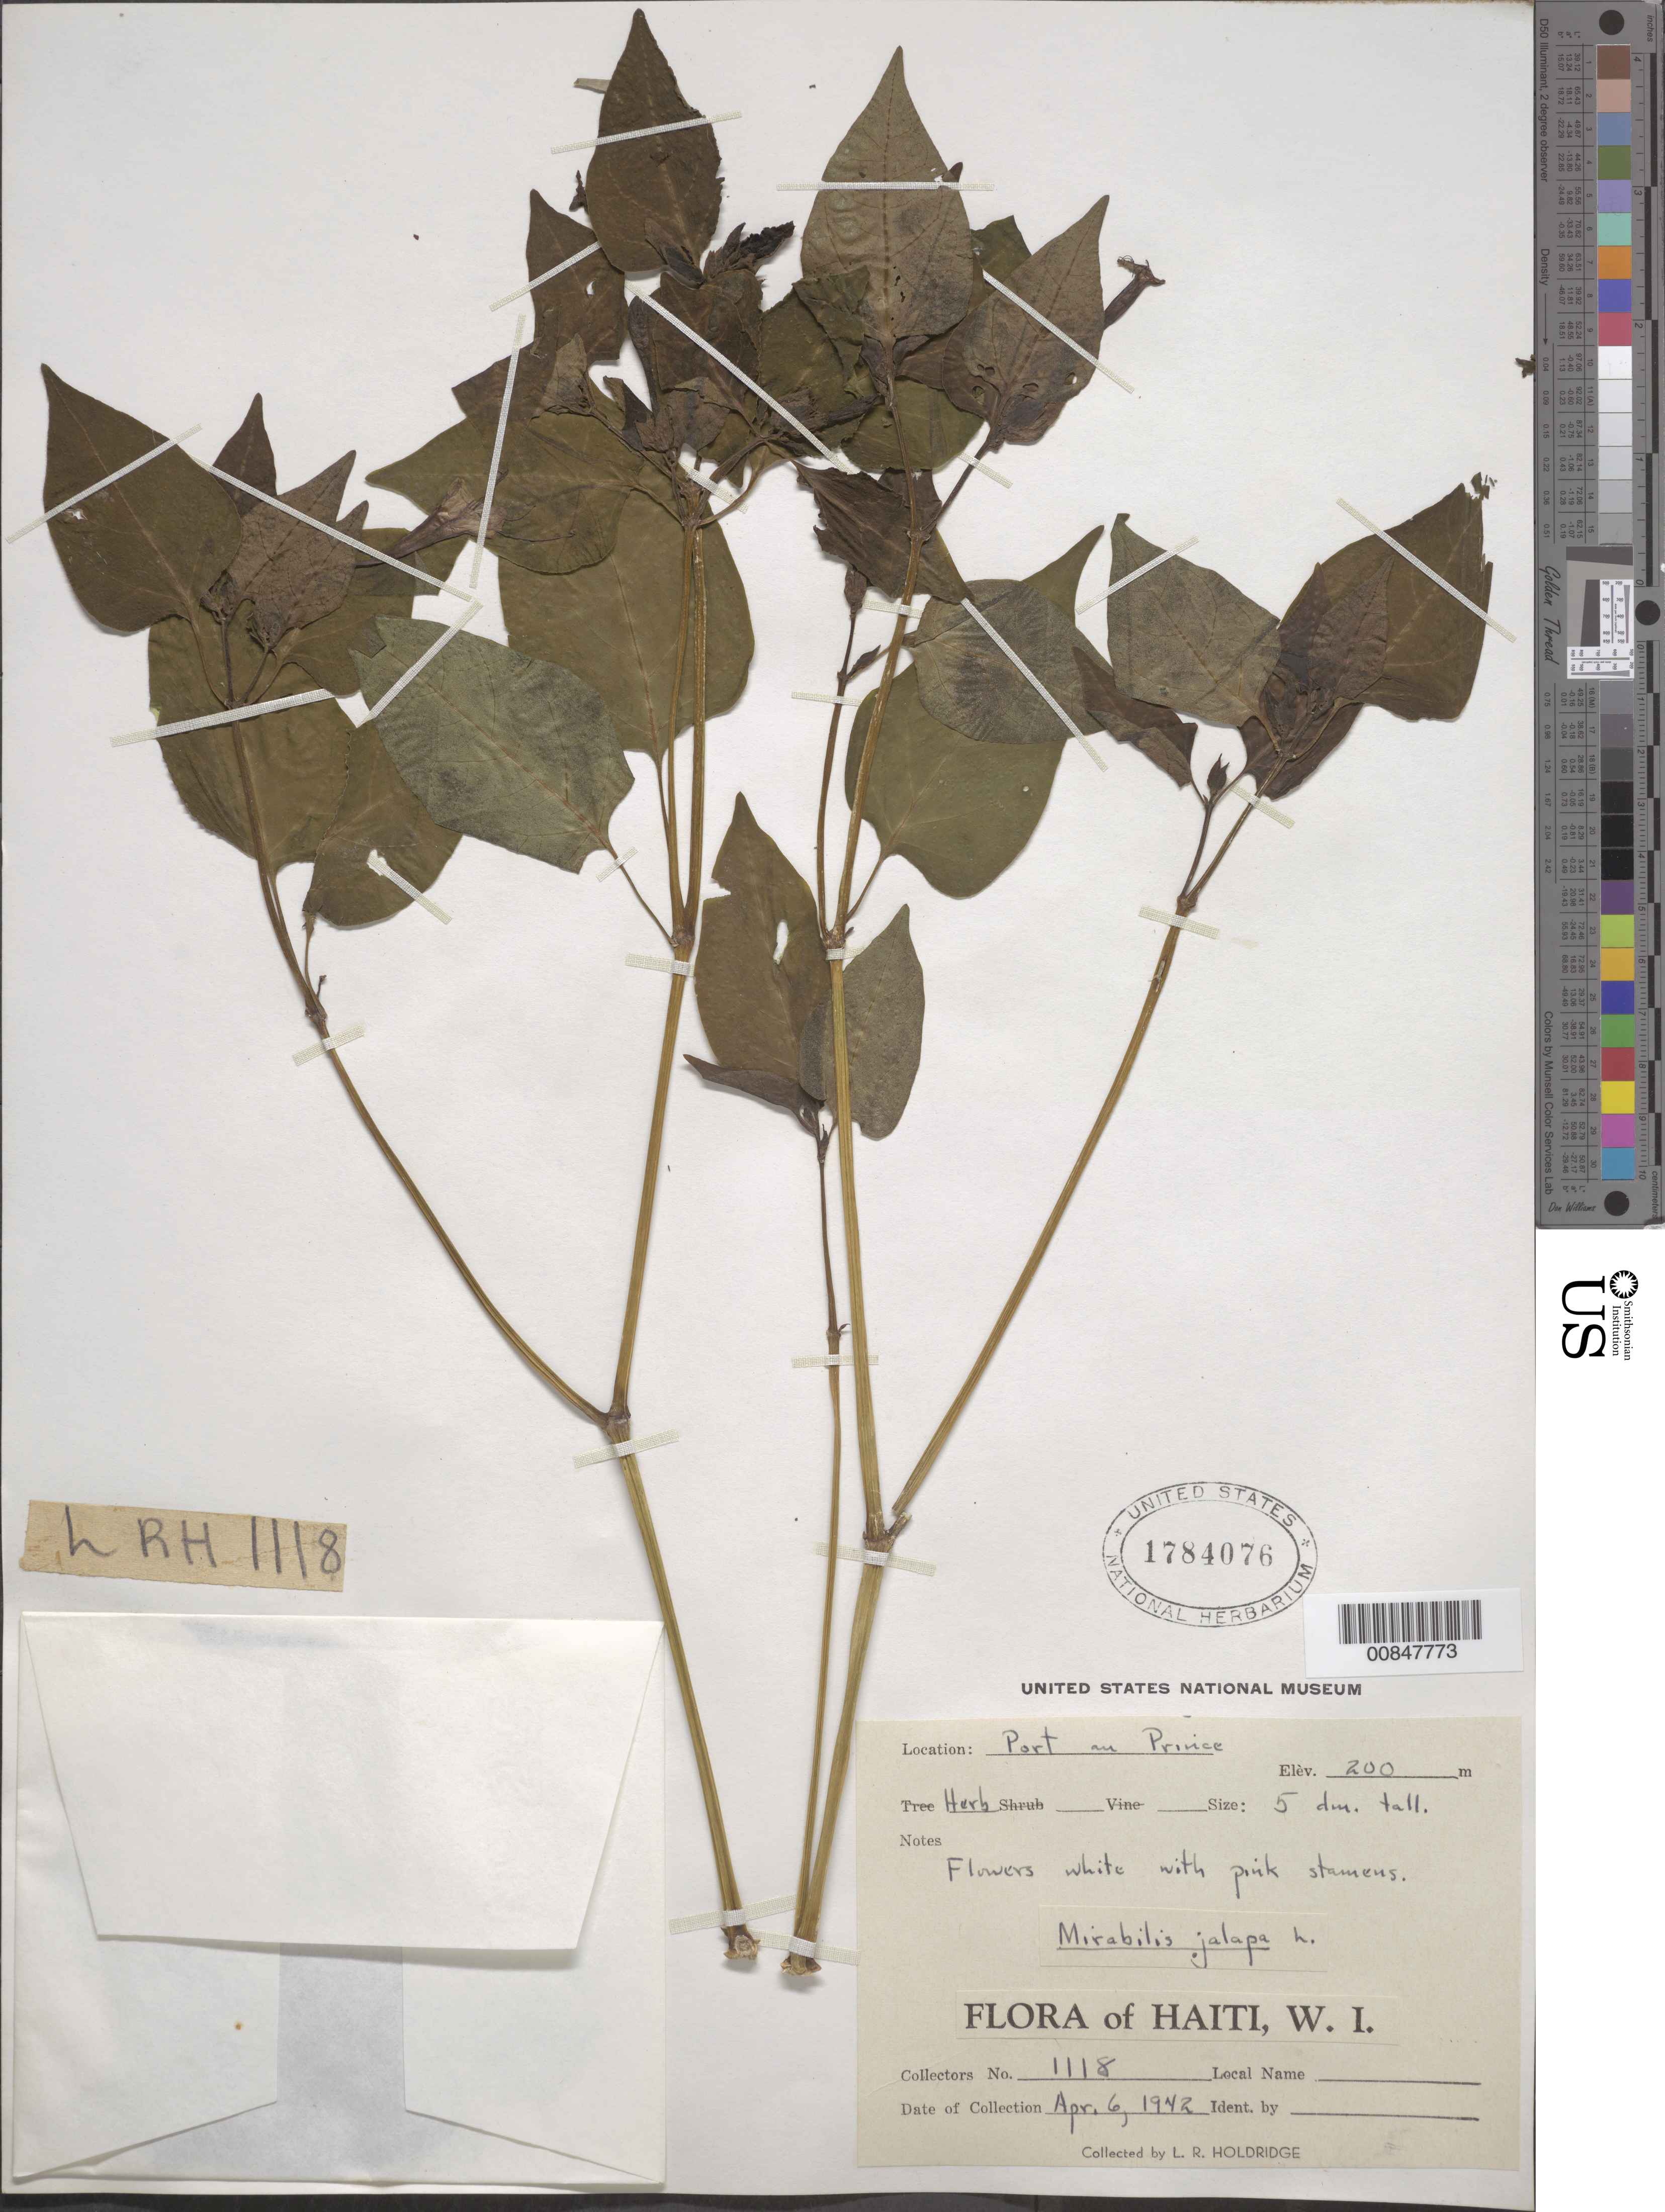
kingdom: Plantae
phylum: Tracheophyta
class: Magnoliopsida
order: Caryophyllales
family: Nyctaginaceae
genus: Mirabilis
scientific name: Mirabilis jalapa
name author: L.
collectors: L. Holdridge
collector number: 1118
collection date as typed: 06 Apr 1942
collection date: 1942-04-06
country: Haiti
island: Hispaniola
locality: Port au Prince.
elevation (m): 200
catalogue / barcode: US 1784076